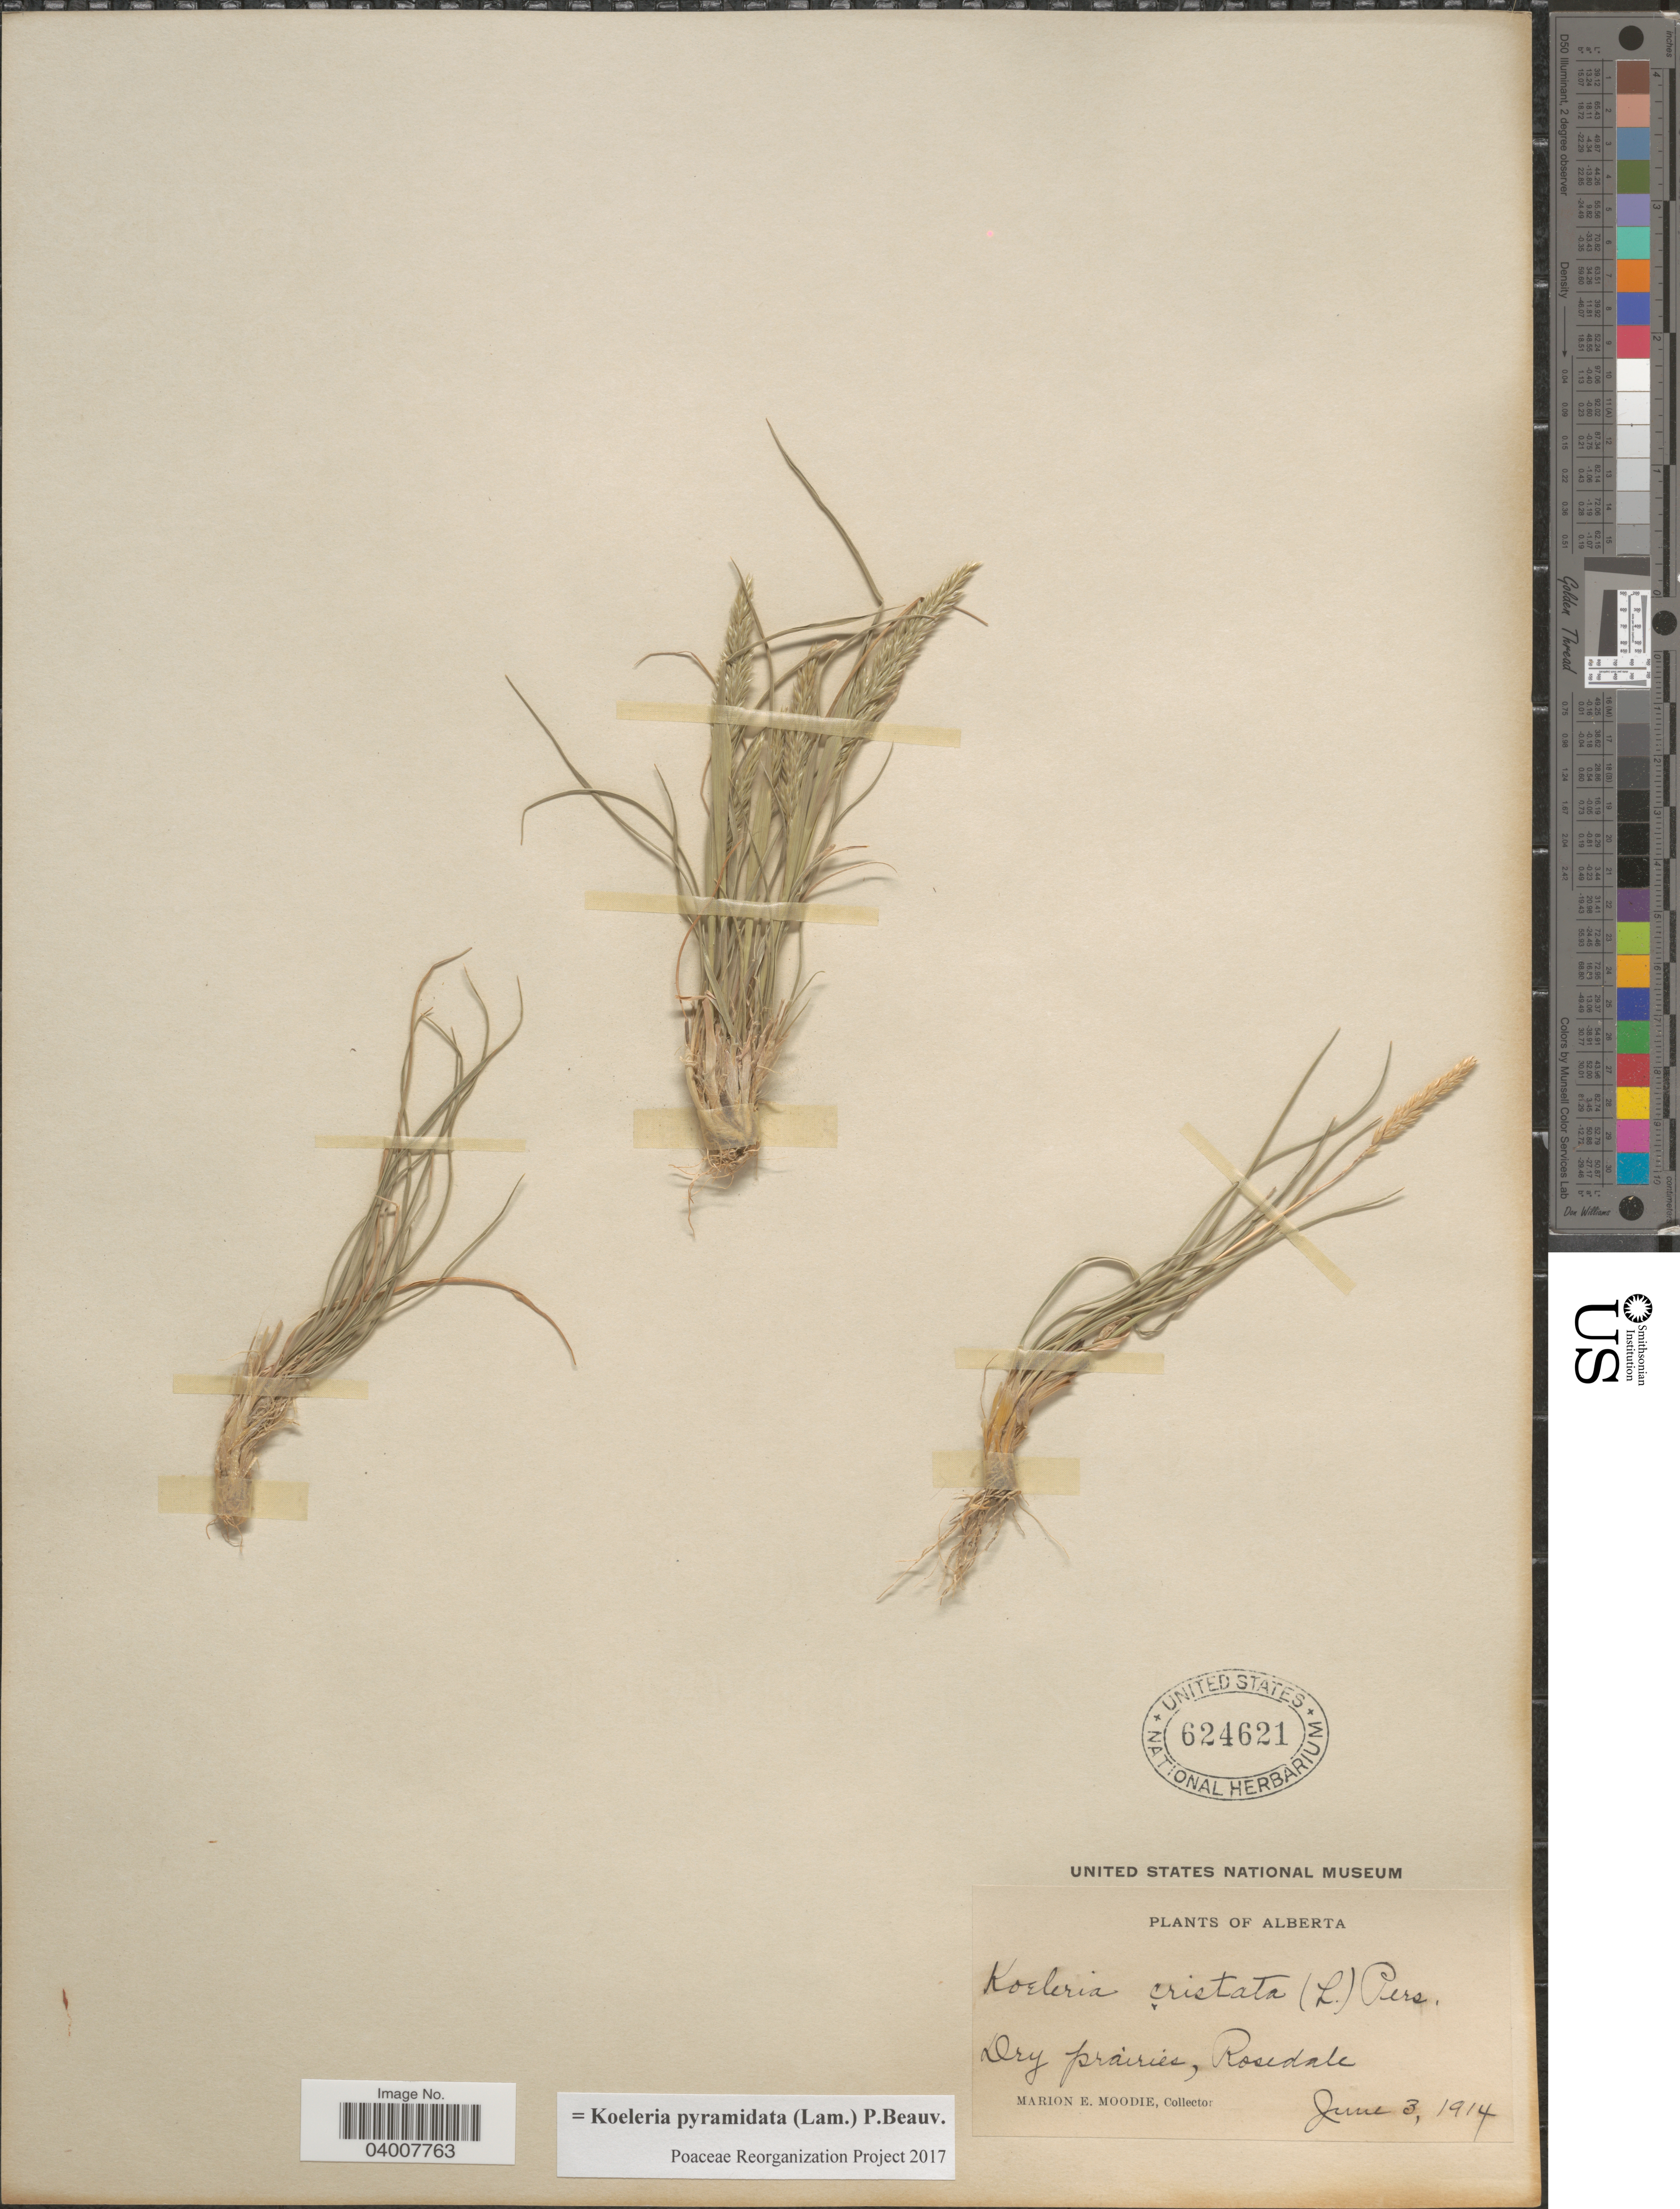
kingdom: Plantae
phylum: Tracheophyta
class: Liliopsida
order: Poales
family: Poaceae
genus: Koeleria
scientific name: Koeleria pyramidata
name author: (Lam.) P. Beauv.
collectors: M. E. Moodie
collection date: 1914-06-03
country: Canada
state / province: Alberta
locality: Dry prairies, Rosedale.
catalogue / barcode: US 624621